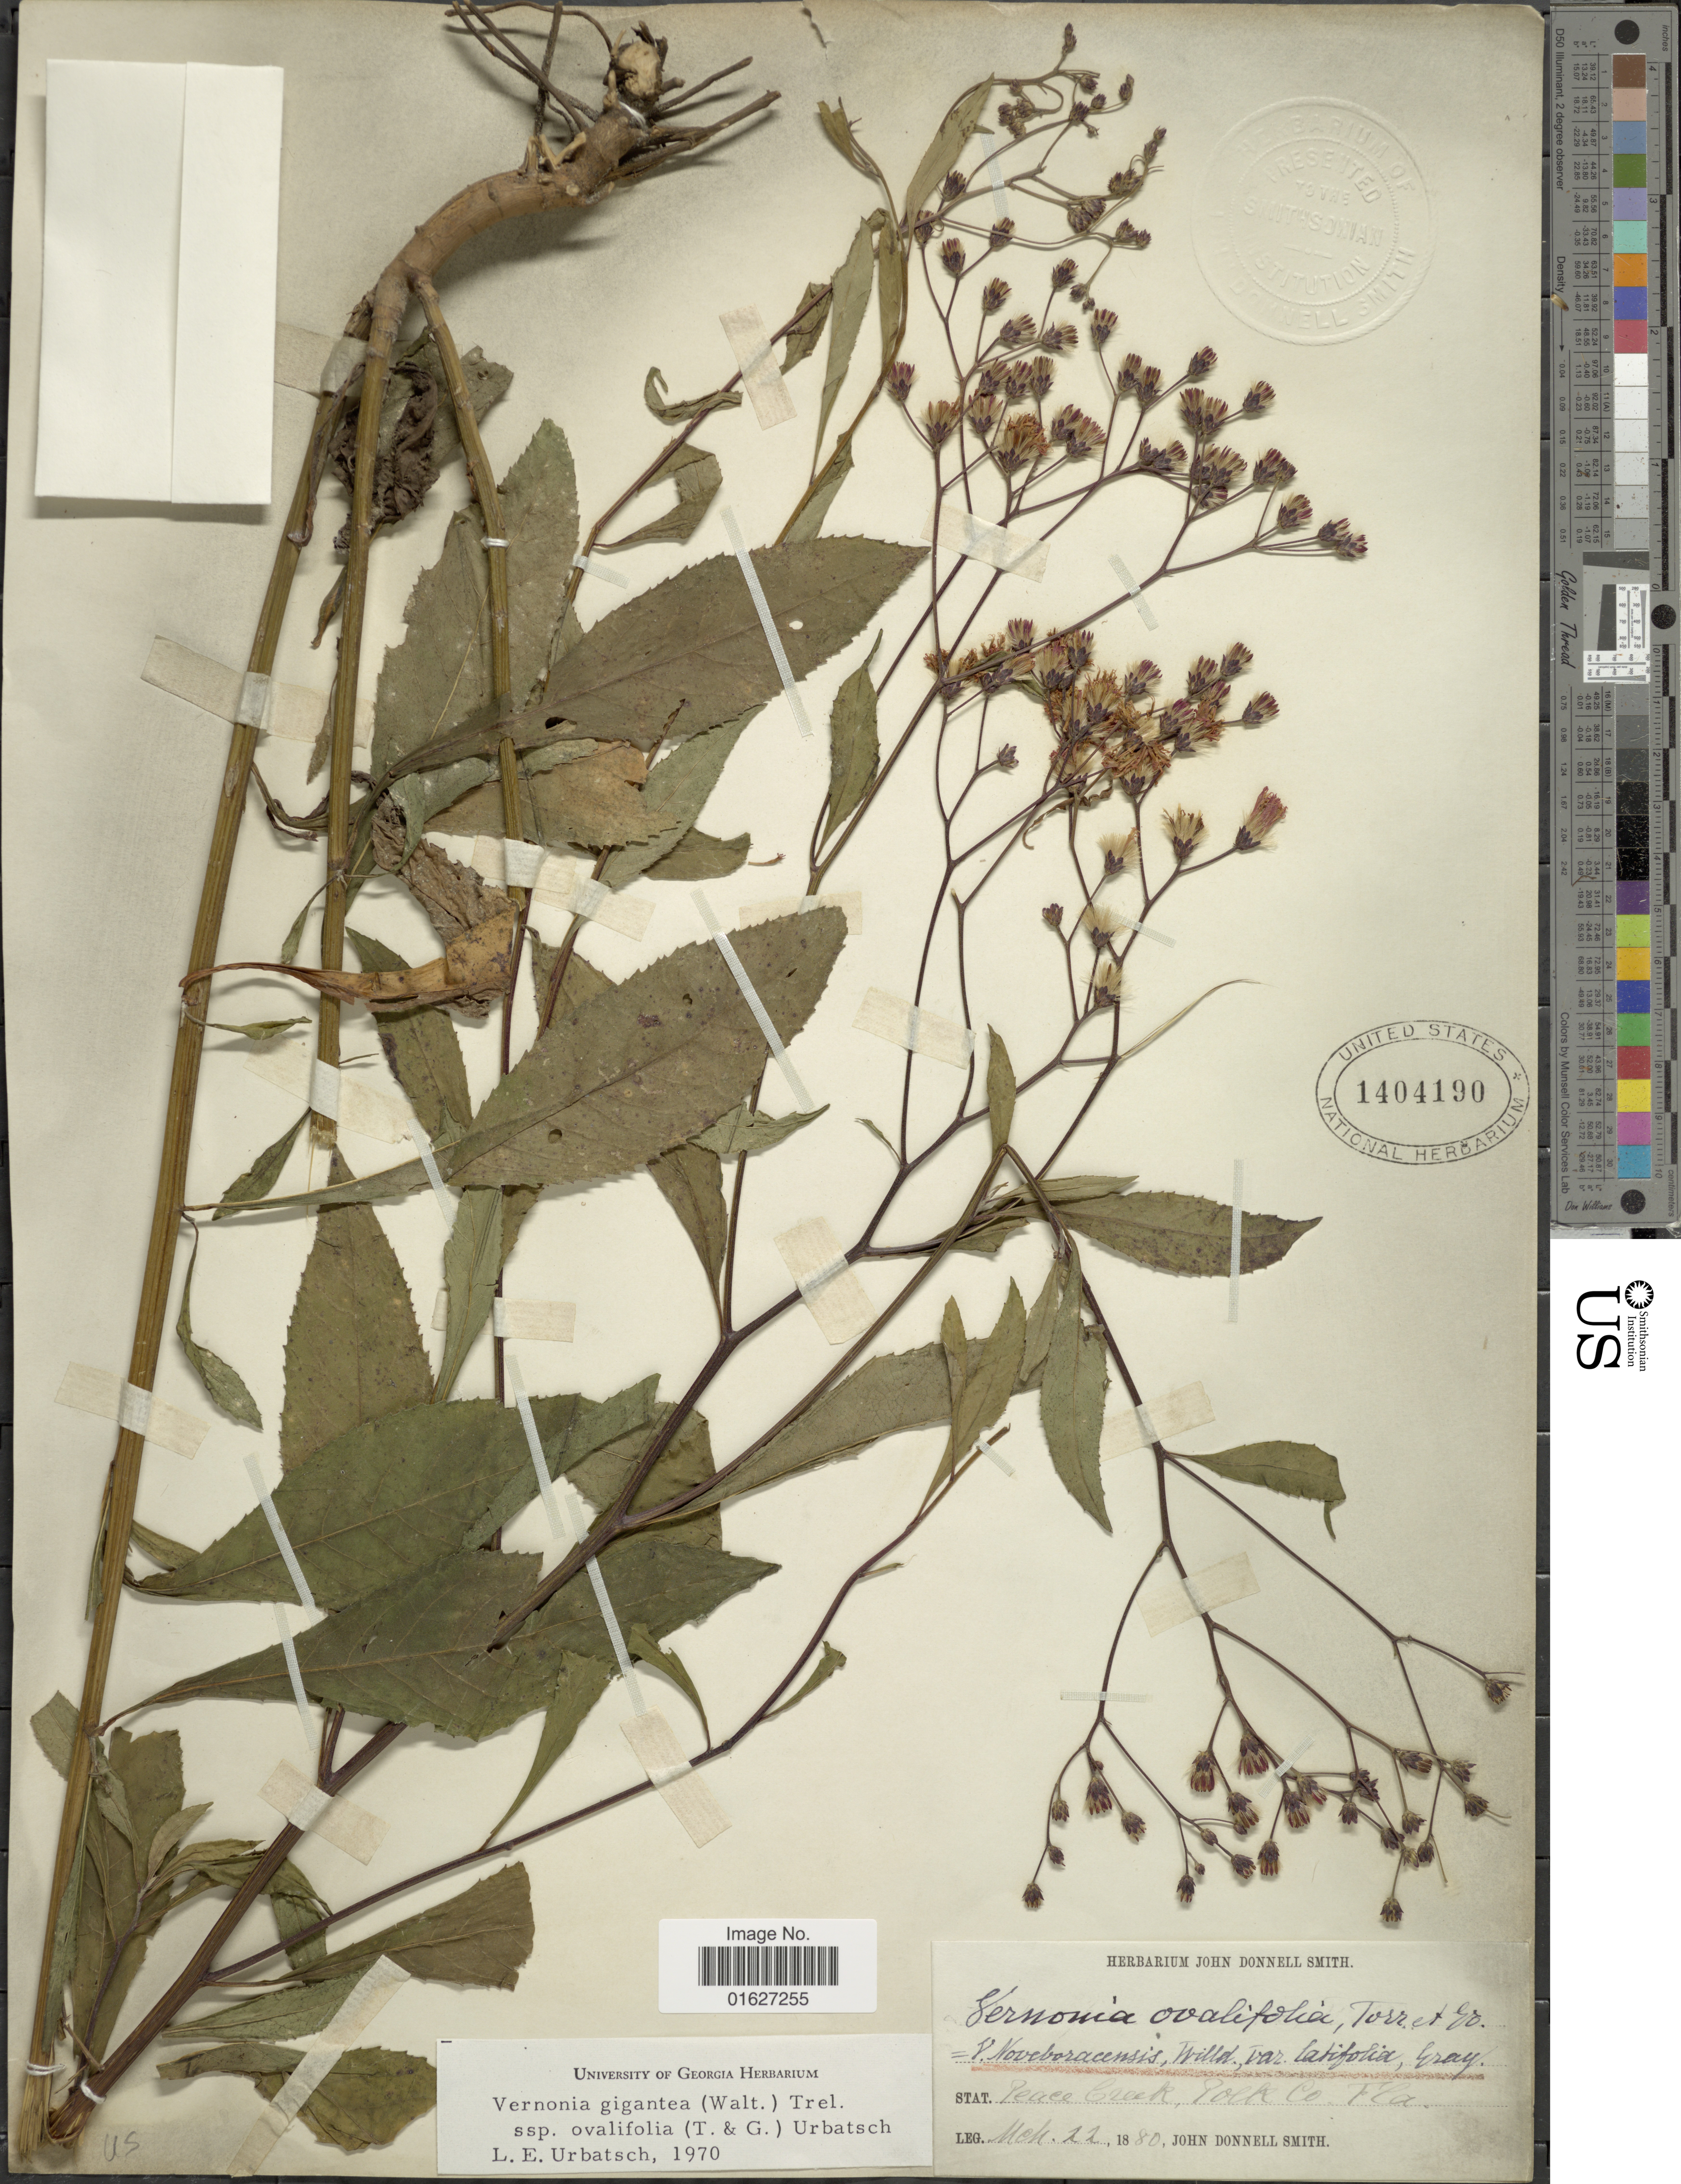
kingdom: Plantae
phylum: Tracheophyta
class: Magnoliopsida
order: Asterales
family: Asteraceae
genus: Vernonia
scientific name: Vernonia gigantea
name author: (Walter) Trel.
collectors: J. Donnell Smith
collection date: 1880-03-22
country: United States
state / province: Florida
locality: Peace Creek. Polk Co.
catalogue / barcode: US 1404190